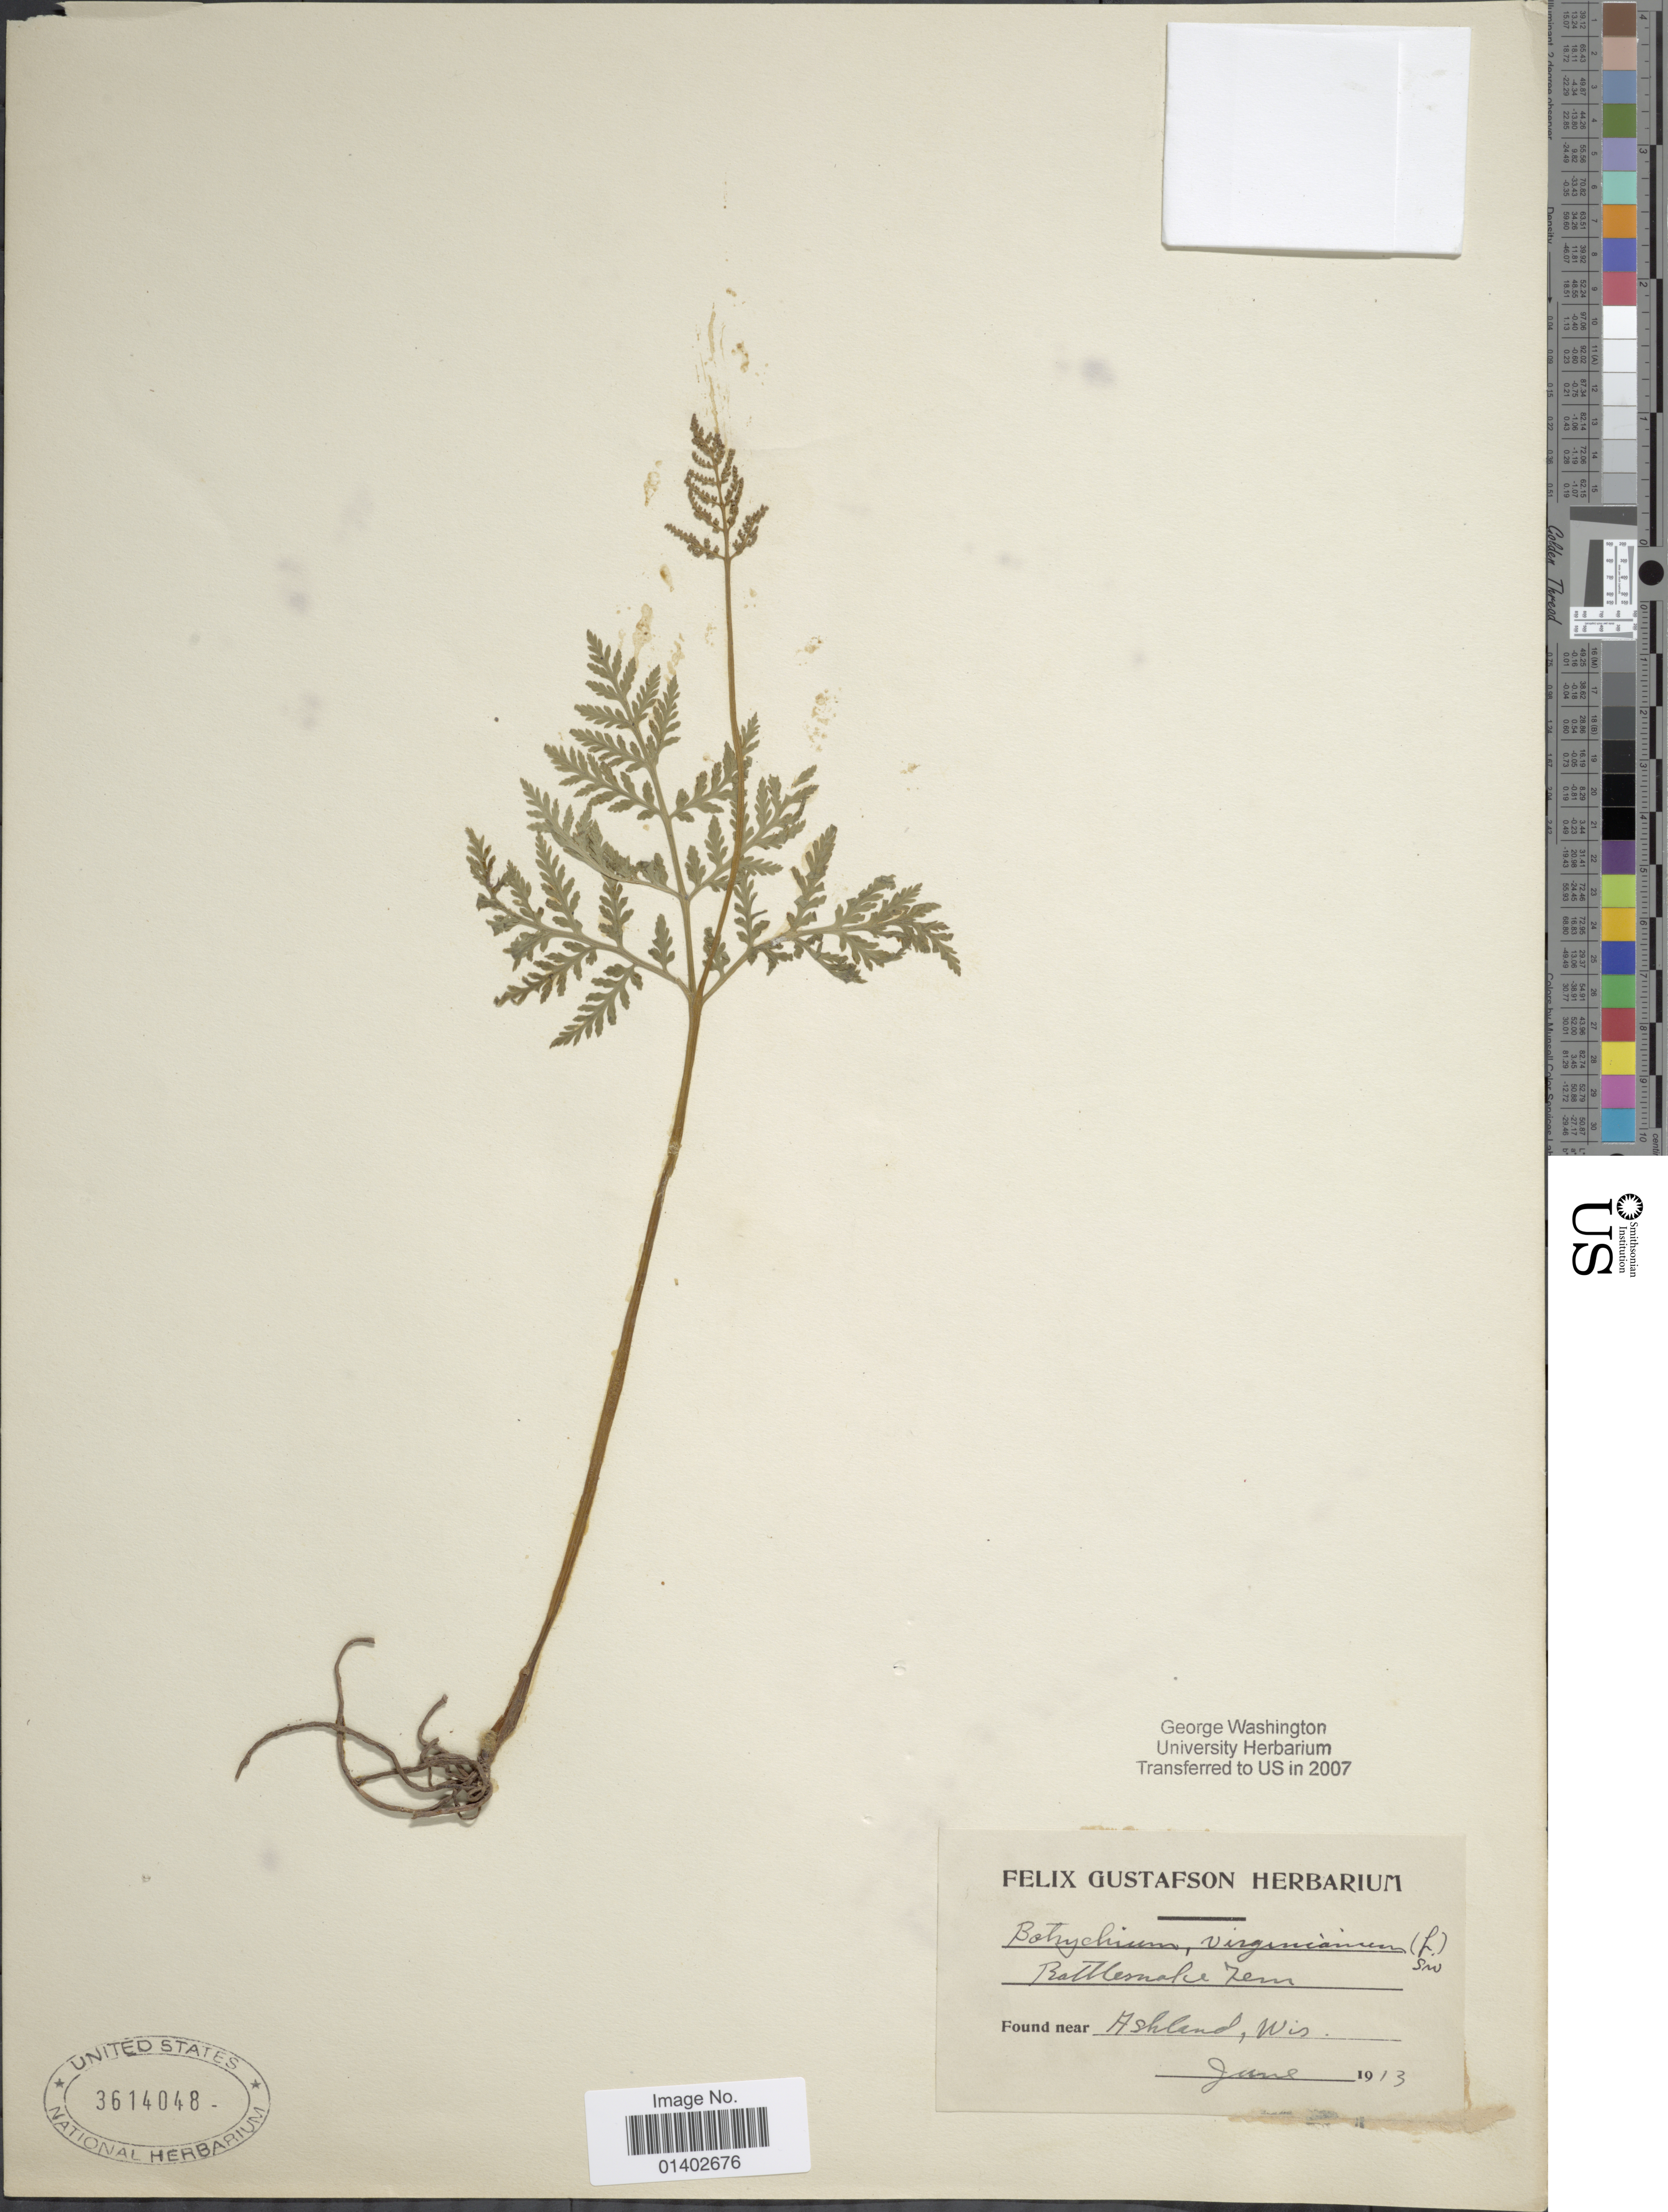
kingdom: Plantae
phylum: Tracheophyta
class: Polypodiopsida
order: Ophioglossales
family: Ophioglossaceae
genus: Botrychium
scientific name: Botrychium virginianum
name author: (L.) Sw.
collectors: F. Gustafson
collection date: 1913-06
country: United States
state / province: Wisconsin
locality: Ashland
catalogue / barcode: US 3614048